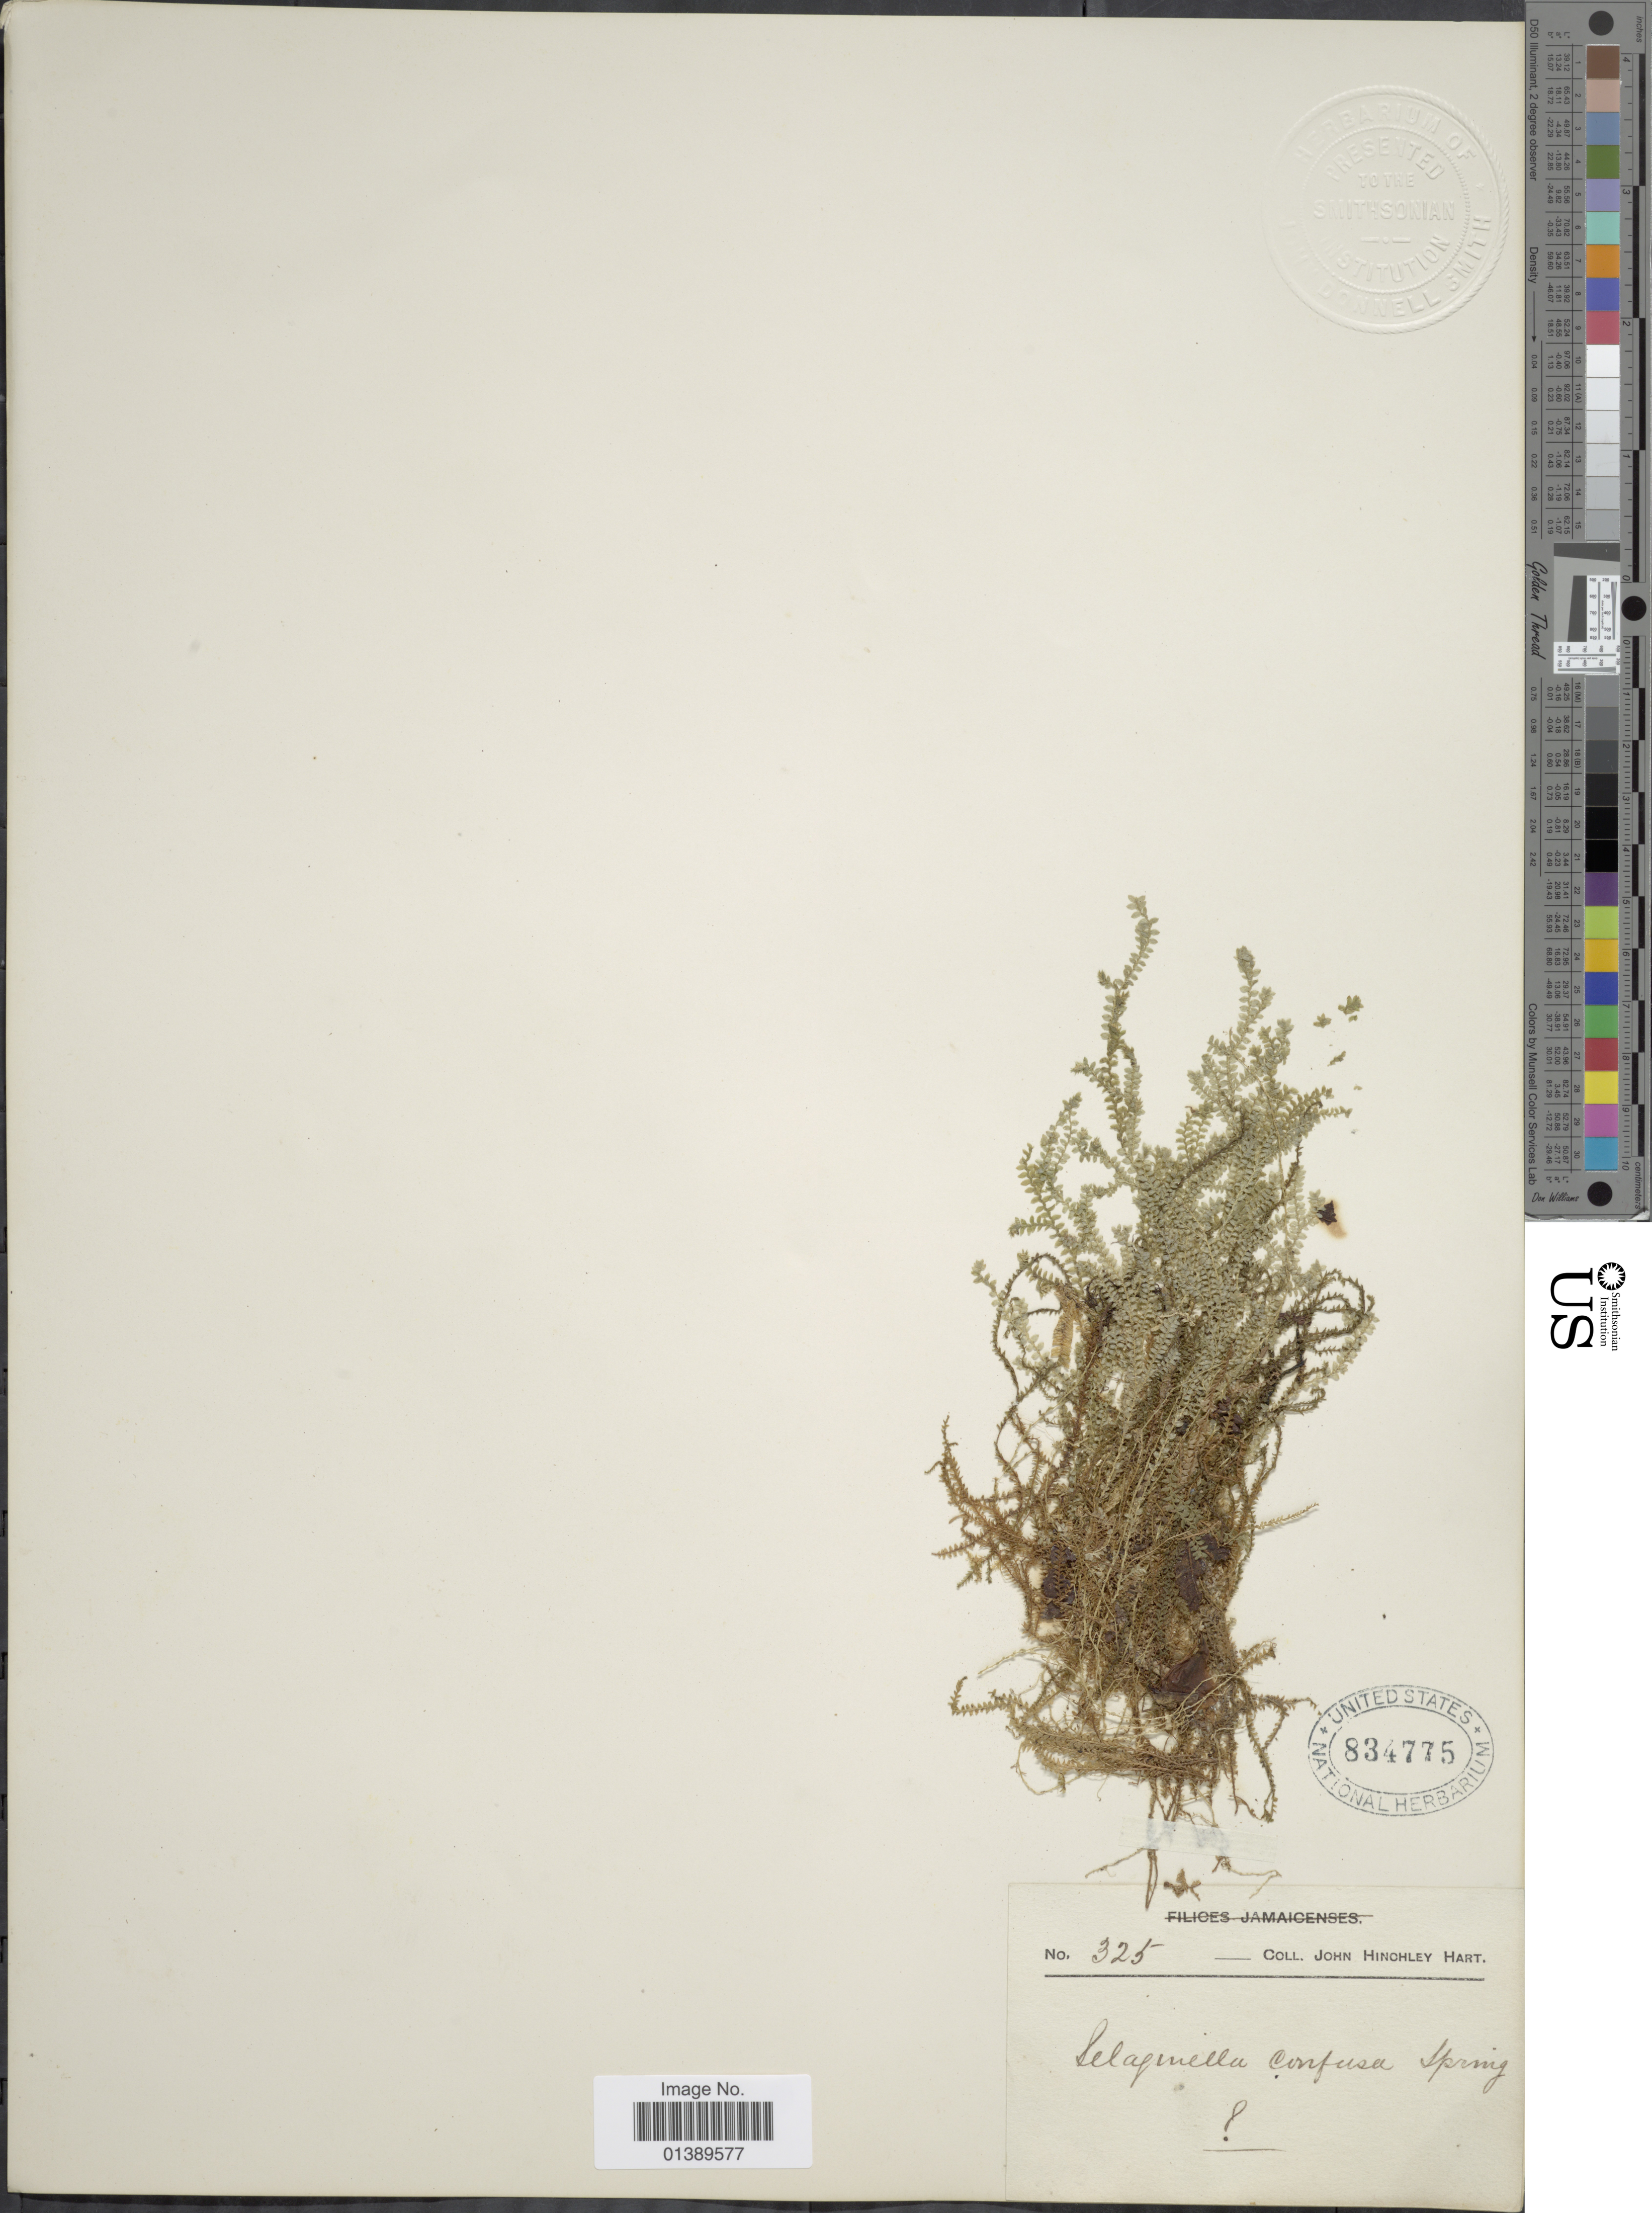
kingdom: Plantae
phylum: Tracheophyta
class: Lycopodiopsida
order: Selaginellales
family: Selaginellaceae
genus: Selaginella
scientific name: Selaginella confusa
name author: Spring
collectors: J. H. Hart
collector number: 325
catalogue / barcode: US 834775